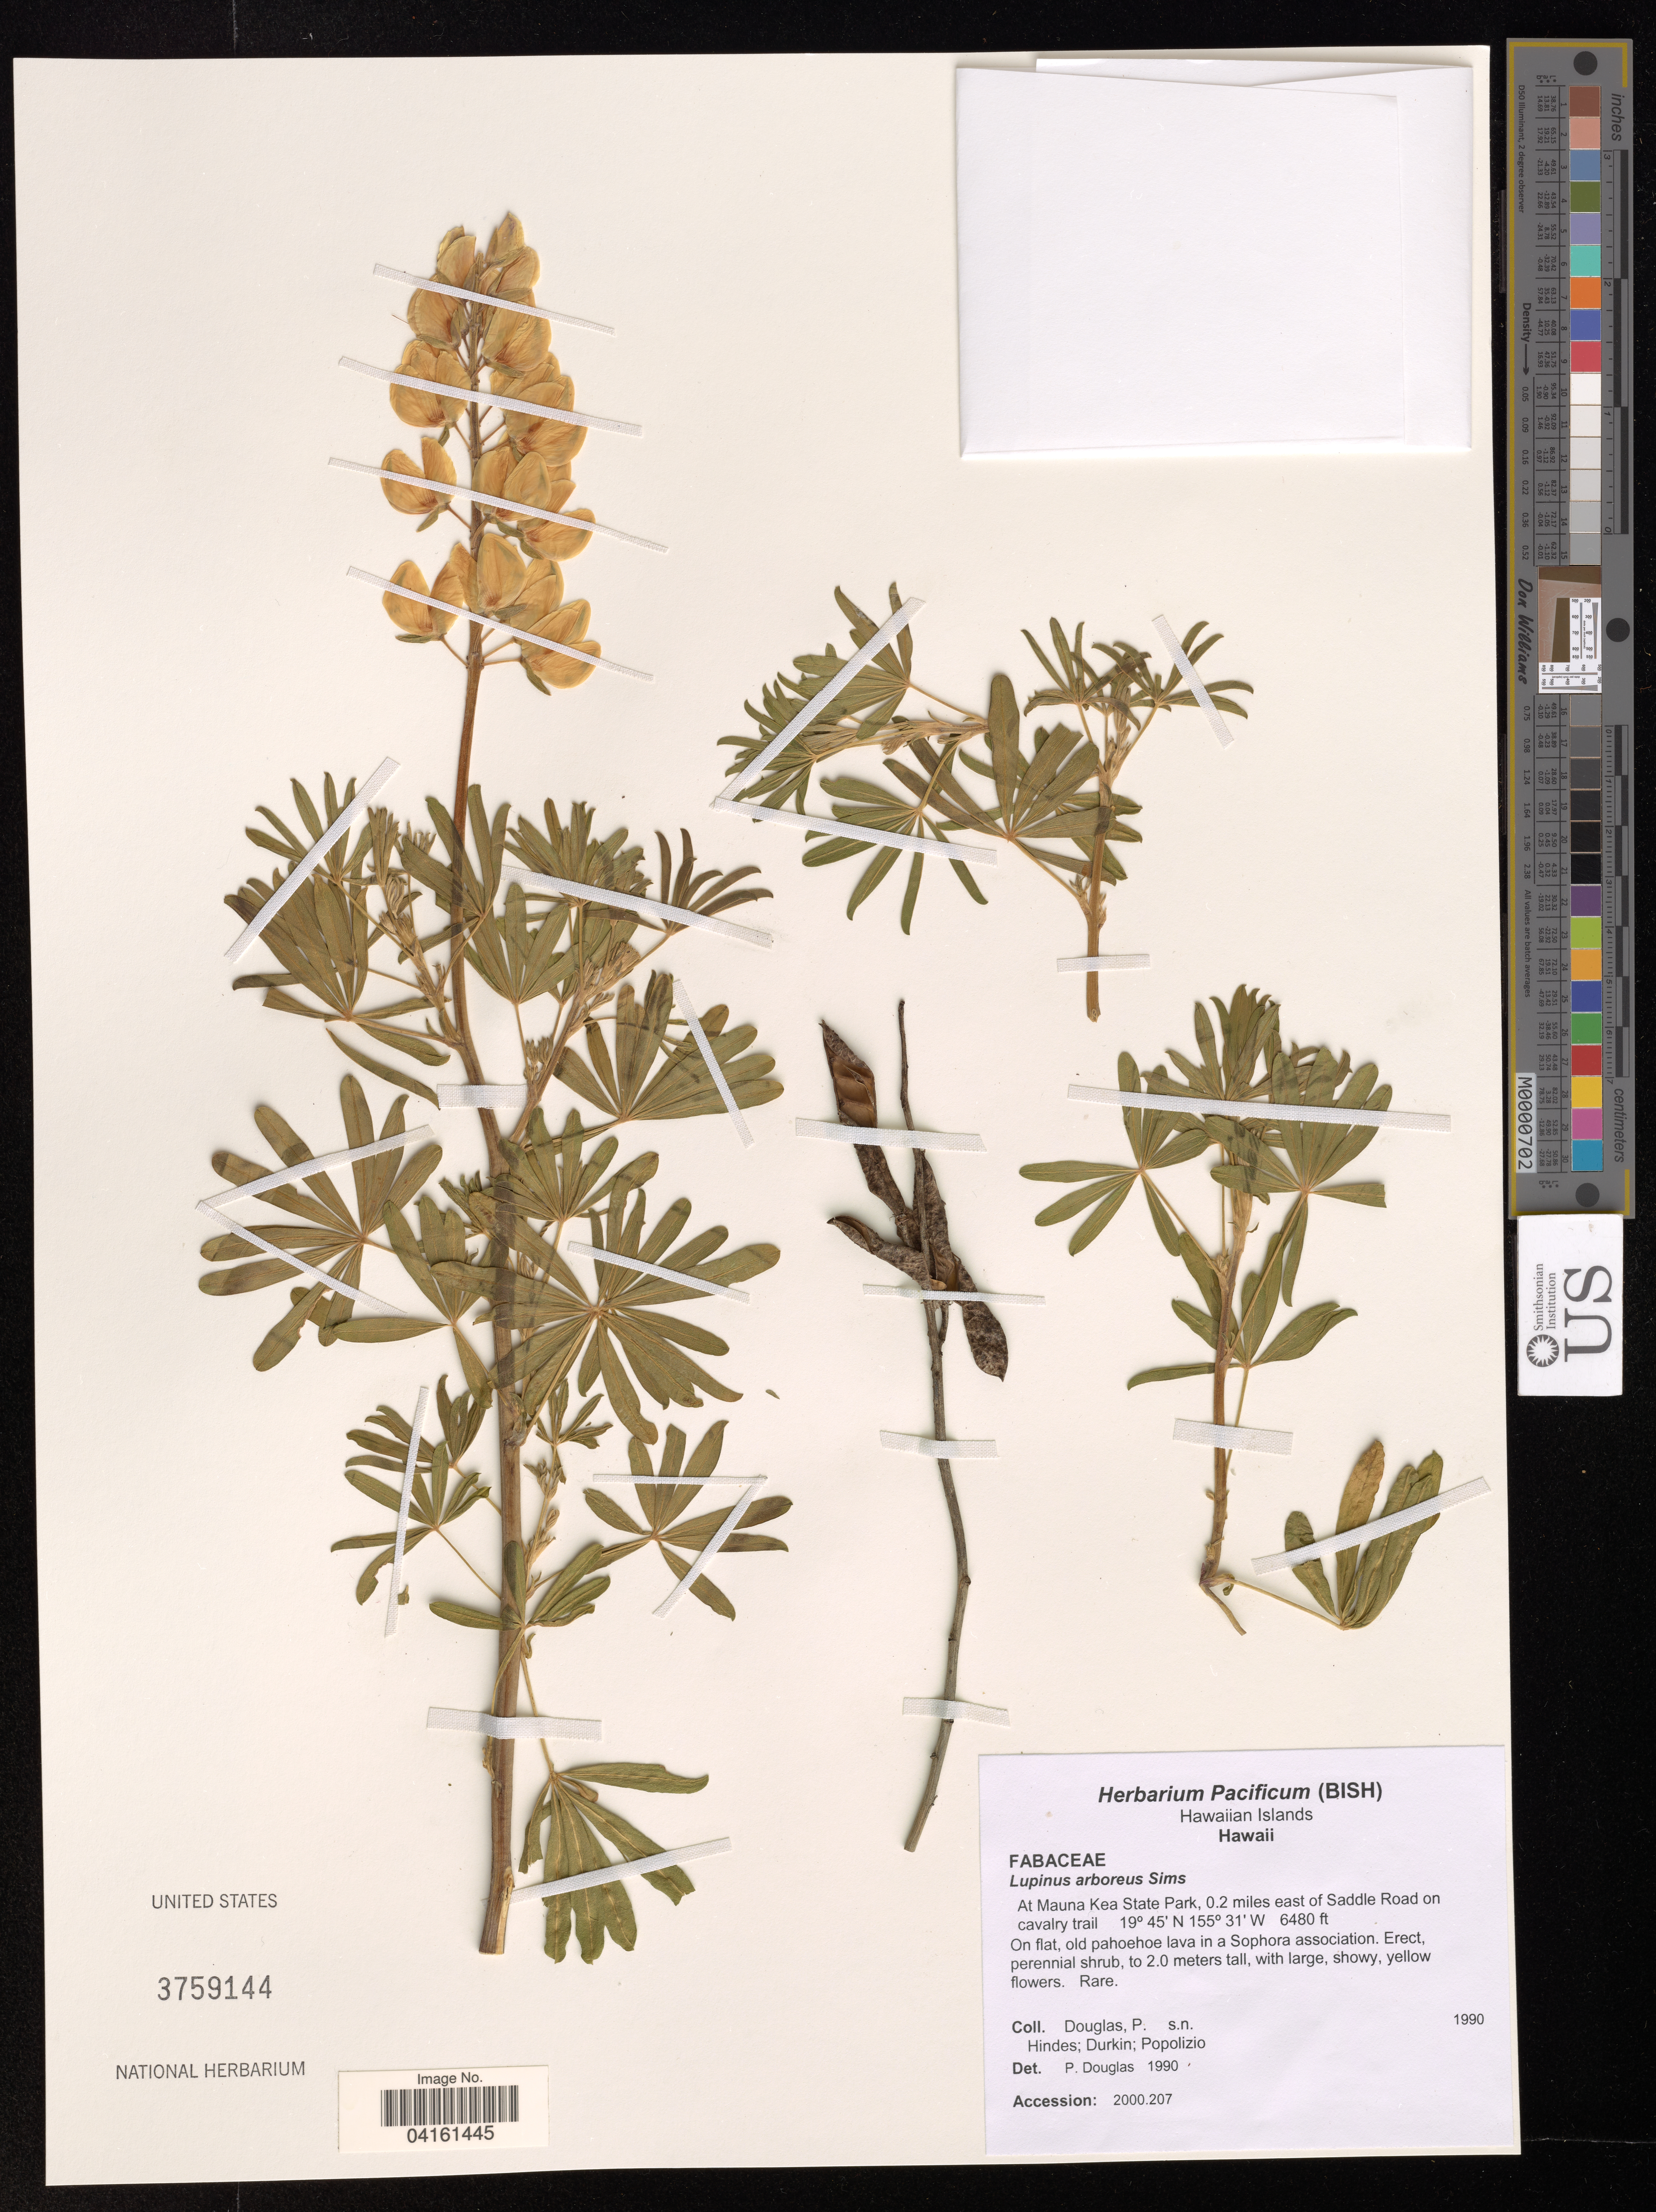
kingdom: Plantae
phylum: Tracheophyta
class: Magnoliopsida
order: Fabales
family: Fabaceae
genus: Lupinus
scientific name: Lupinus arboreus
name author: Sims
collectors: P. Douglas, Hindes, Durkin & Popolizio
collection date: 1990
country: United States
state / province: Hawaii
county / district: Hawaii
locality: At Mauna Kea State Park, 0.2 miles east of Saddle Road on cavalry trail.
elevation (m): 1975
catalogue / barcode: US 3759144